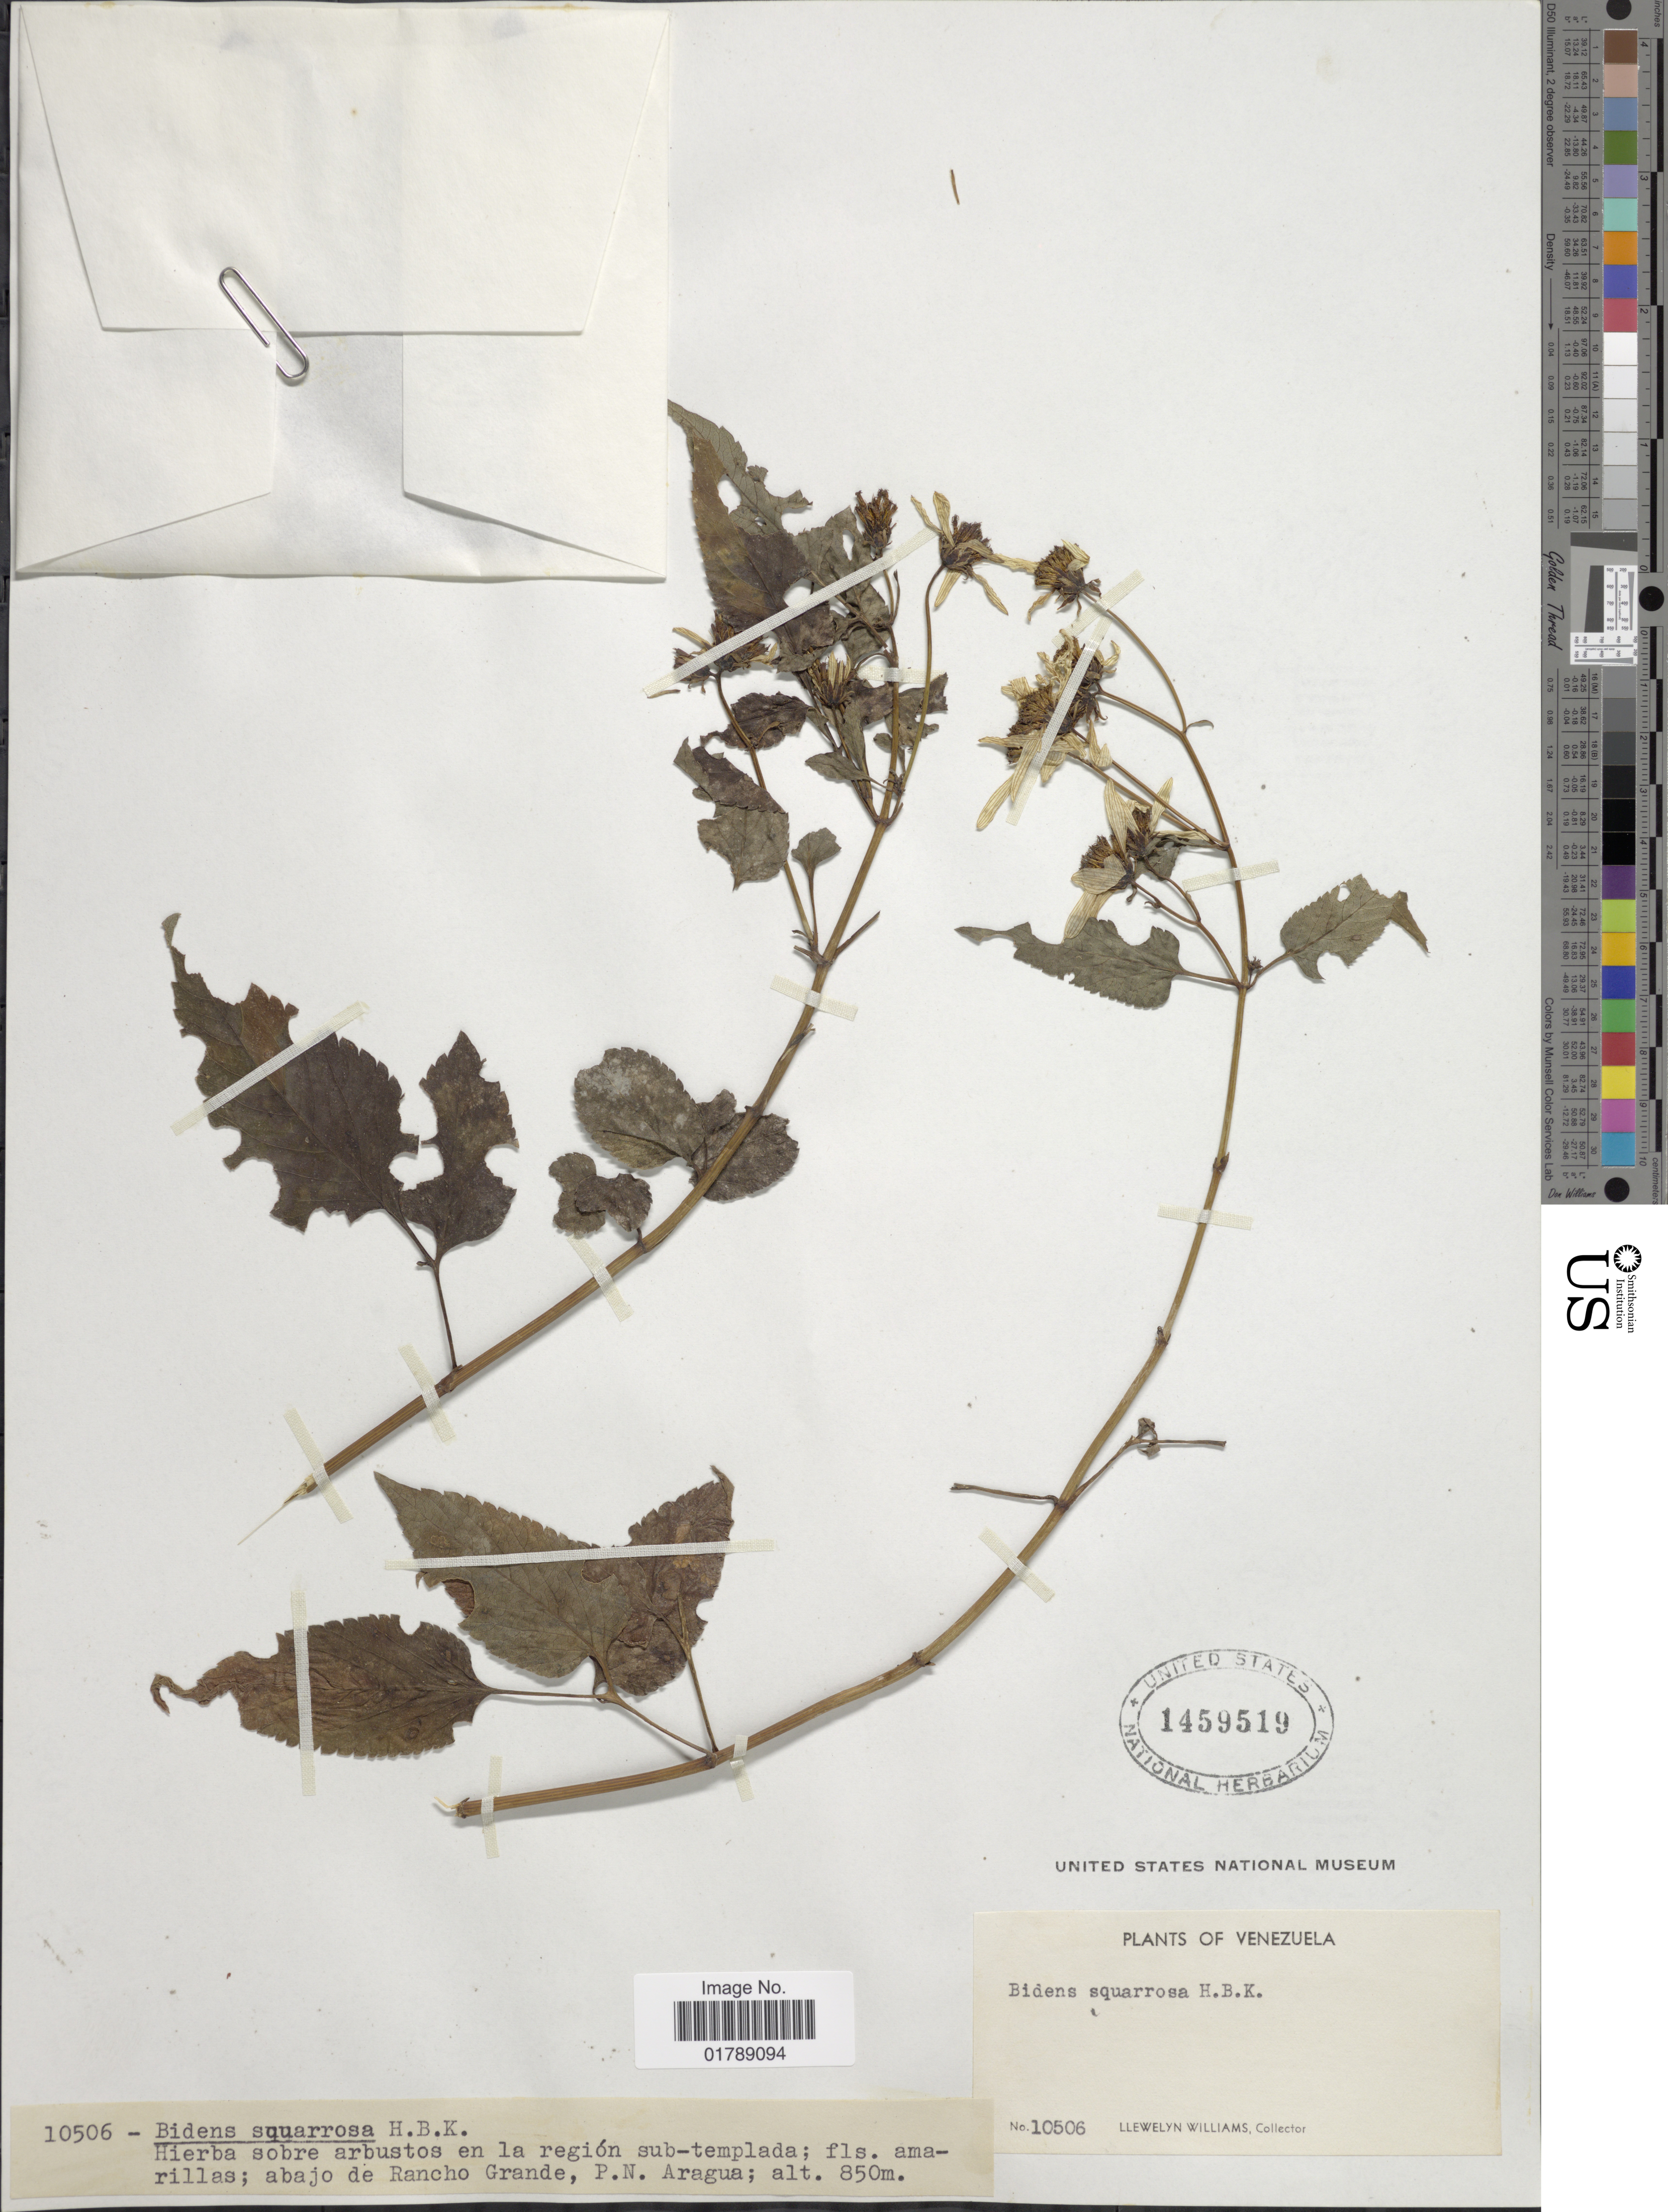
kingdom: Plantae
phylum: Tracheophyta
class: Magnoliopsida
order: Asterales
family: Asteraceae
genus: Bidens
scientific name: Bidens squarrosa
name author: Kunth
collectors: Ll. Williams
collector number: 10506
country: Venezuela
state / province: Aragua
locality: Abajo de Rancho Grande, P.N.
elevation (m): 850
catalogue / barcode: US 1459519